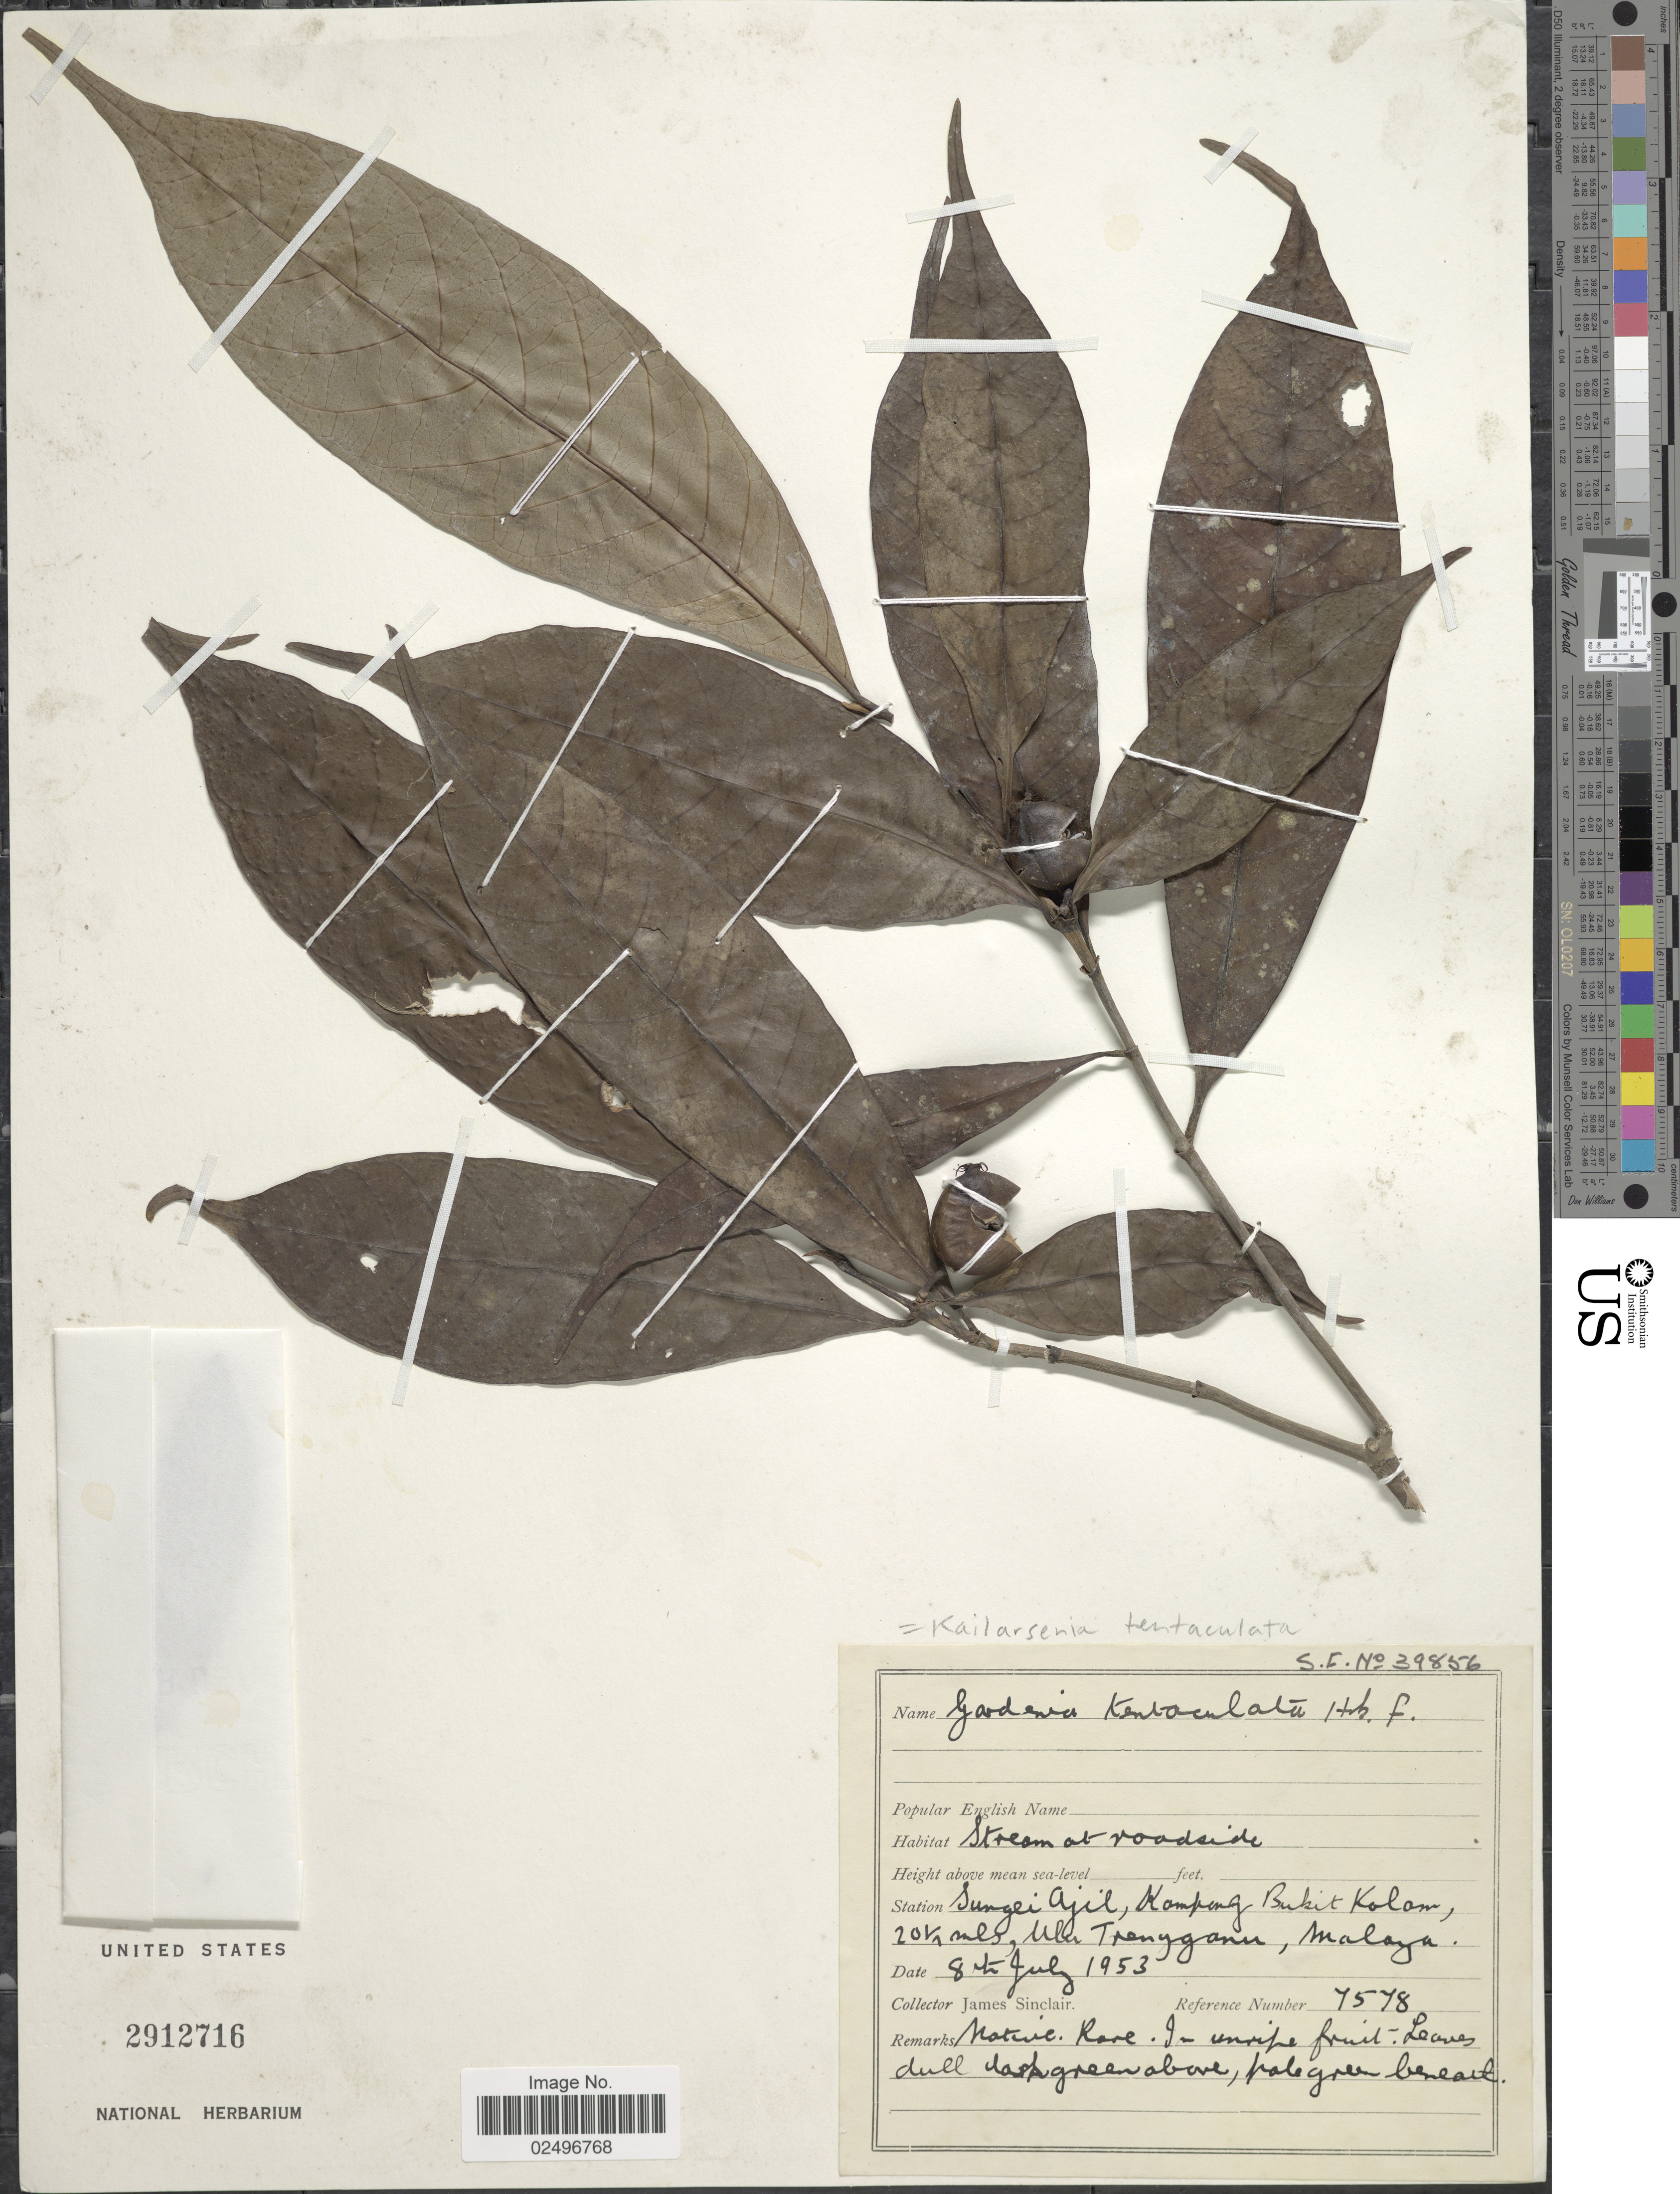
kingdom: Plantae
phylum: Tracheophyta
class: Magnoliopsida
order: Gentianales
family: Rubiaceae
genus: Kailarsenia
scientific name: Kailarsenia tentaculata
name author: (Hook. f.) Tirveng.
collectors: J. Sinclair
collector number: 7578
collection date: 1953-07-08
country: Malaysia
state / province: Terengganu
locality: Sungei Ajil, Kampong Bukit Kolam, 20 1/2 miles, Uber Terengganu, Malaya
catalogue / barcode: US 2912716